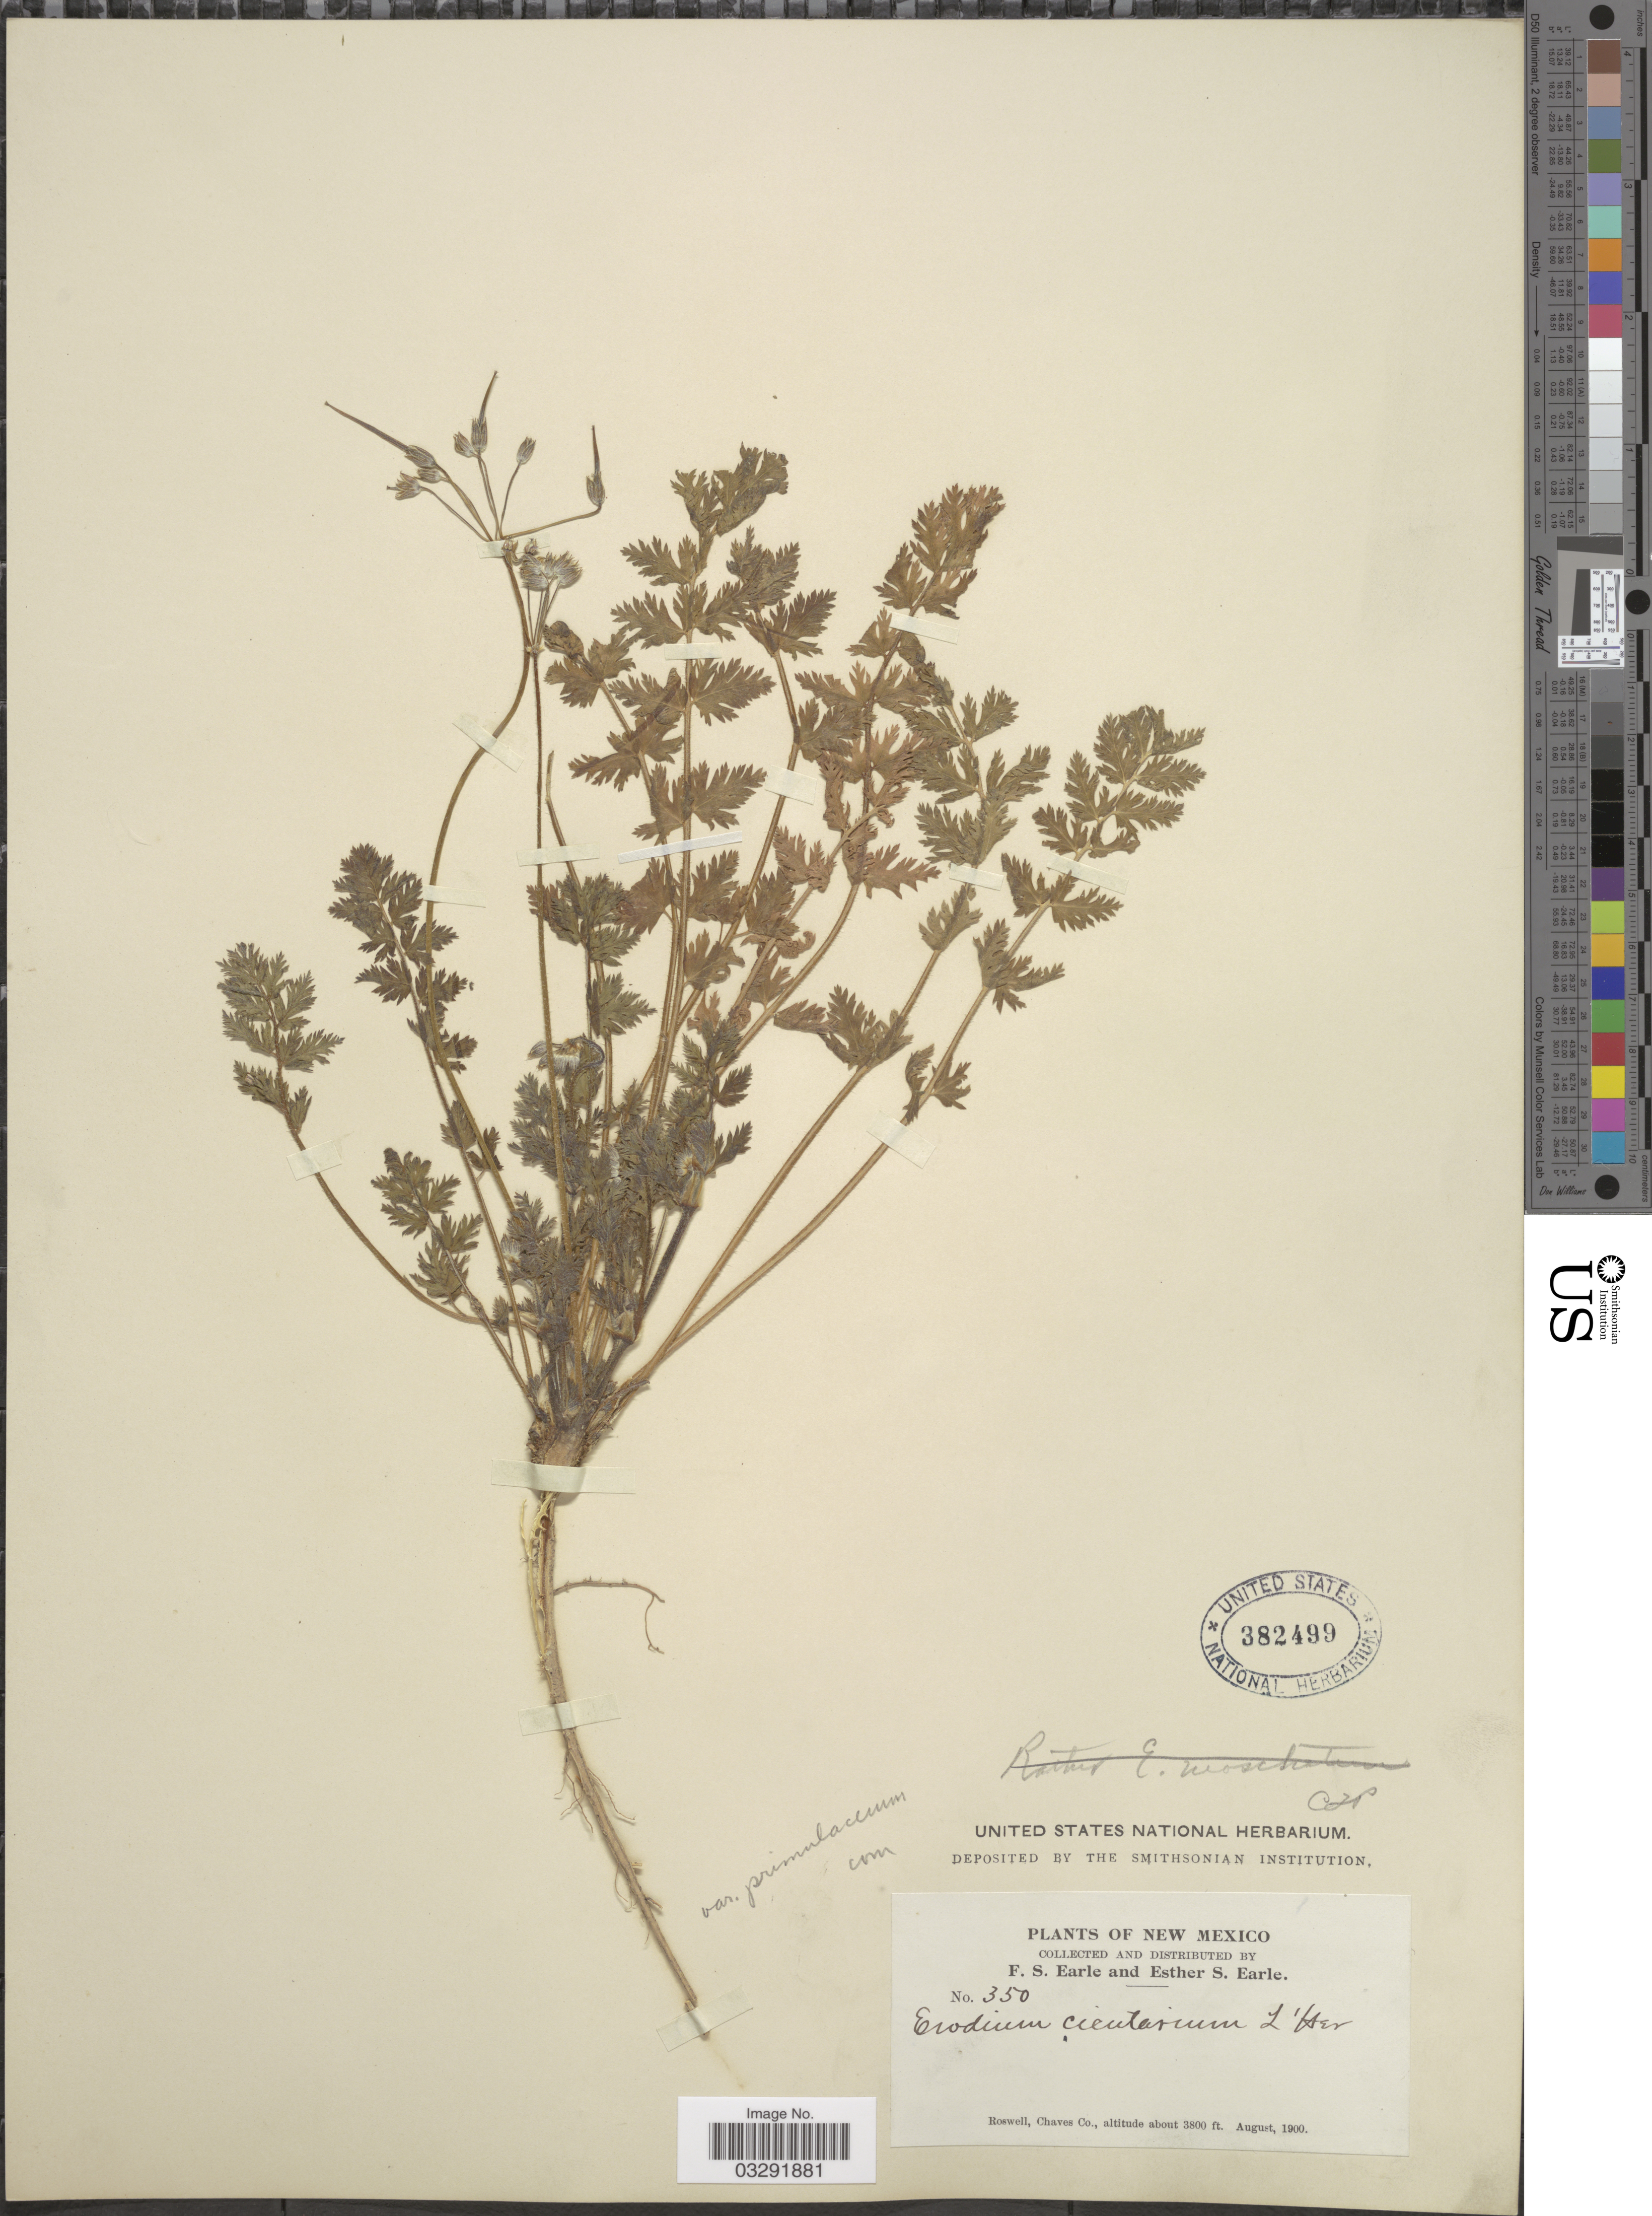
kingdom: Plantae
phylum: Tracheophyta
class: Magnoliopsida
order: Geraniales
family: Geraniaceae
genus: Erodium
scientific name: Erodium cicutarium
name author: (L.) L'Hér.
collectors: F. S. Earle & E. S. Earle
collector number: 350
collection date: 1900-08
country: United States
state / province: New Mexico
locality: Roswell, Chaves Co.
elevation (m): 1158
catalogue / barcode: US 382499